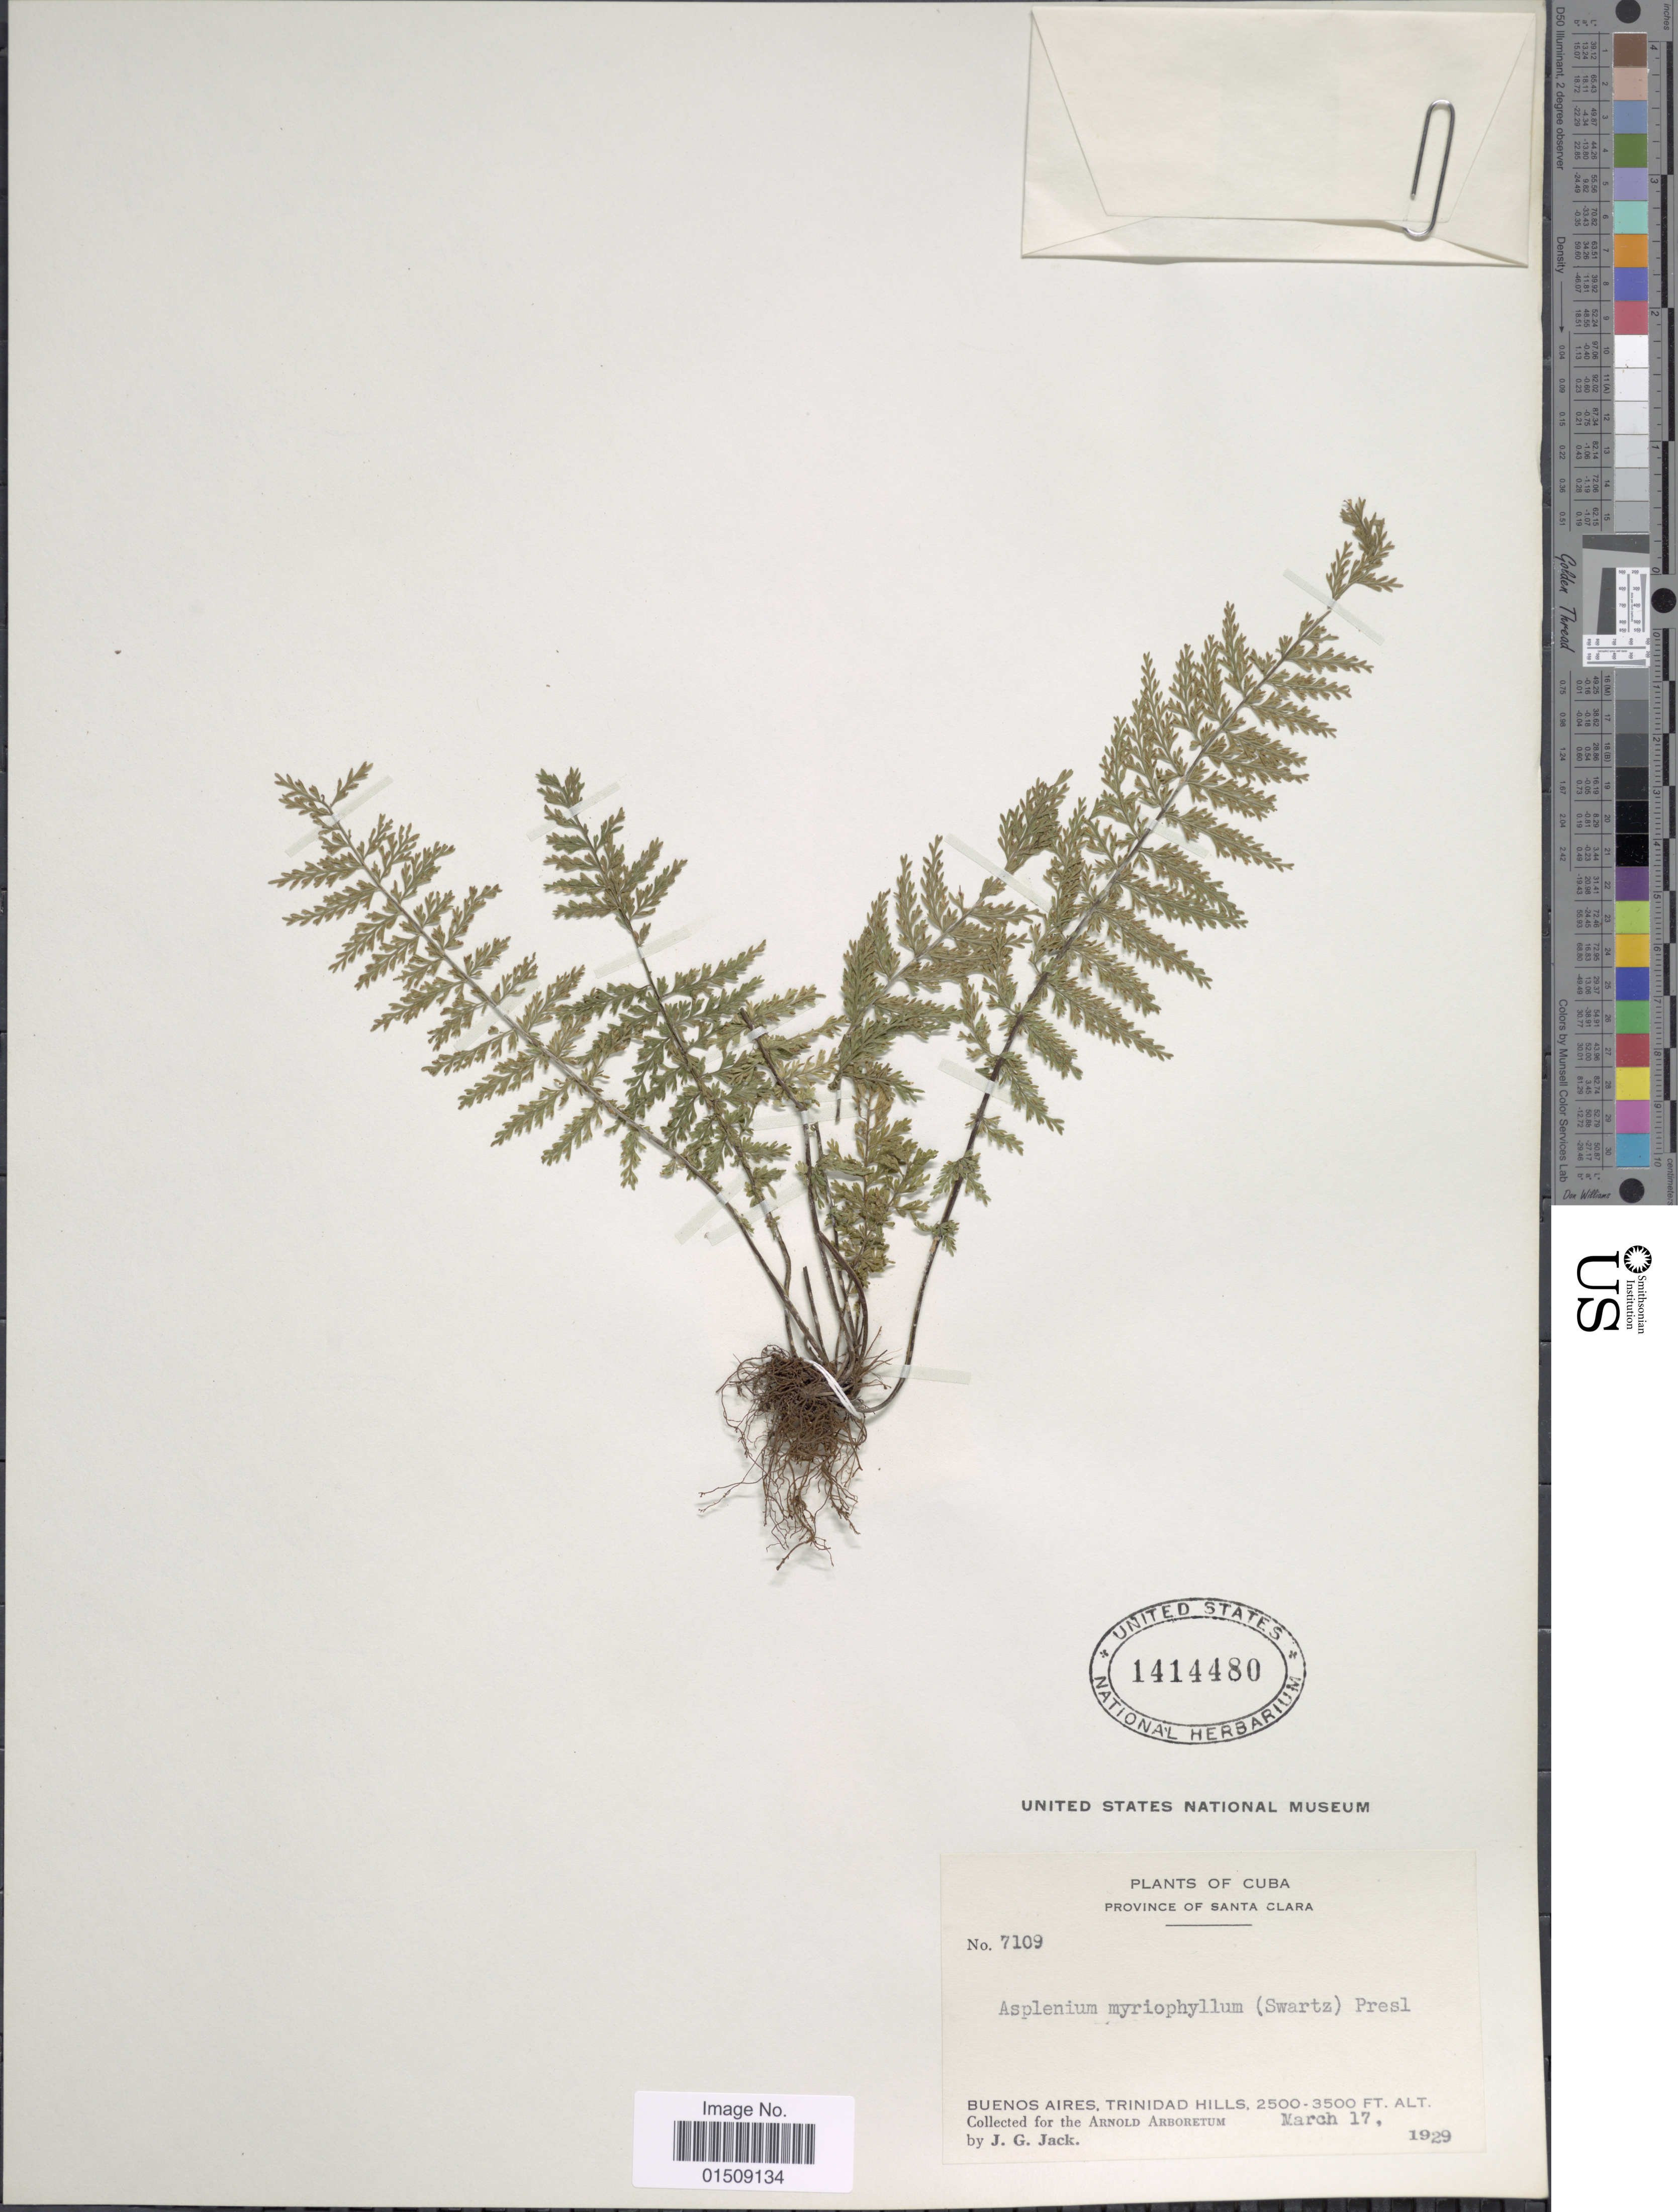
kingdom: Plantae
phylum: Tracheophyta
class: Polypodiopsida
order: Polypodiales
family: Aspleniaceae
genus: Asplenium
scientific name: Asplenium myriophyllum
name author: (Sw.) C. Presl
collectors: J. G. Jack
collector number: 7109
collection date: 1929-03-17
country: Cuba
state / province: Las Villas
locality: Province of Santa Clara, Buenos Aires, Trinidad Hills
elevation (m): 762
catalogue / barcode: US 1414480